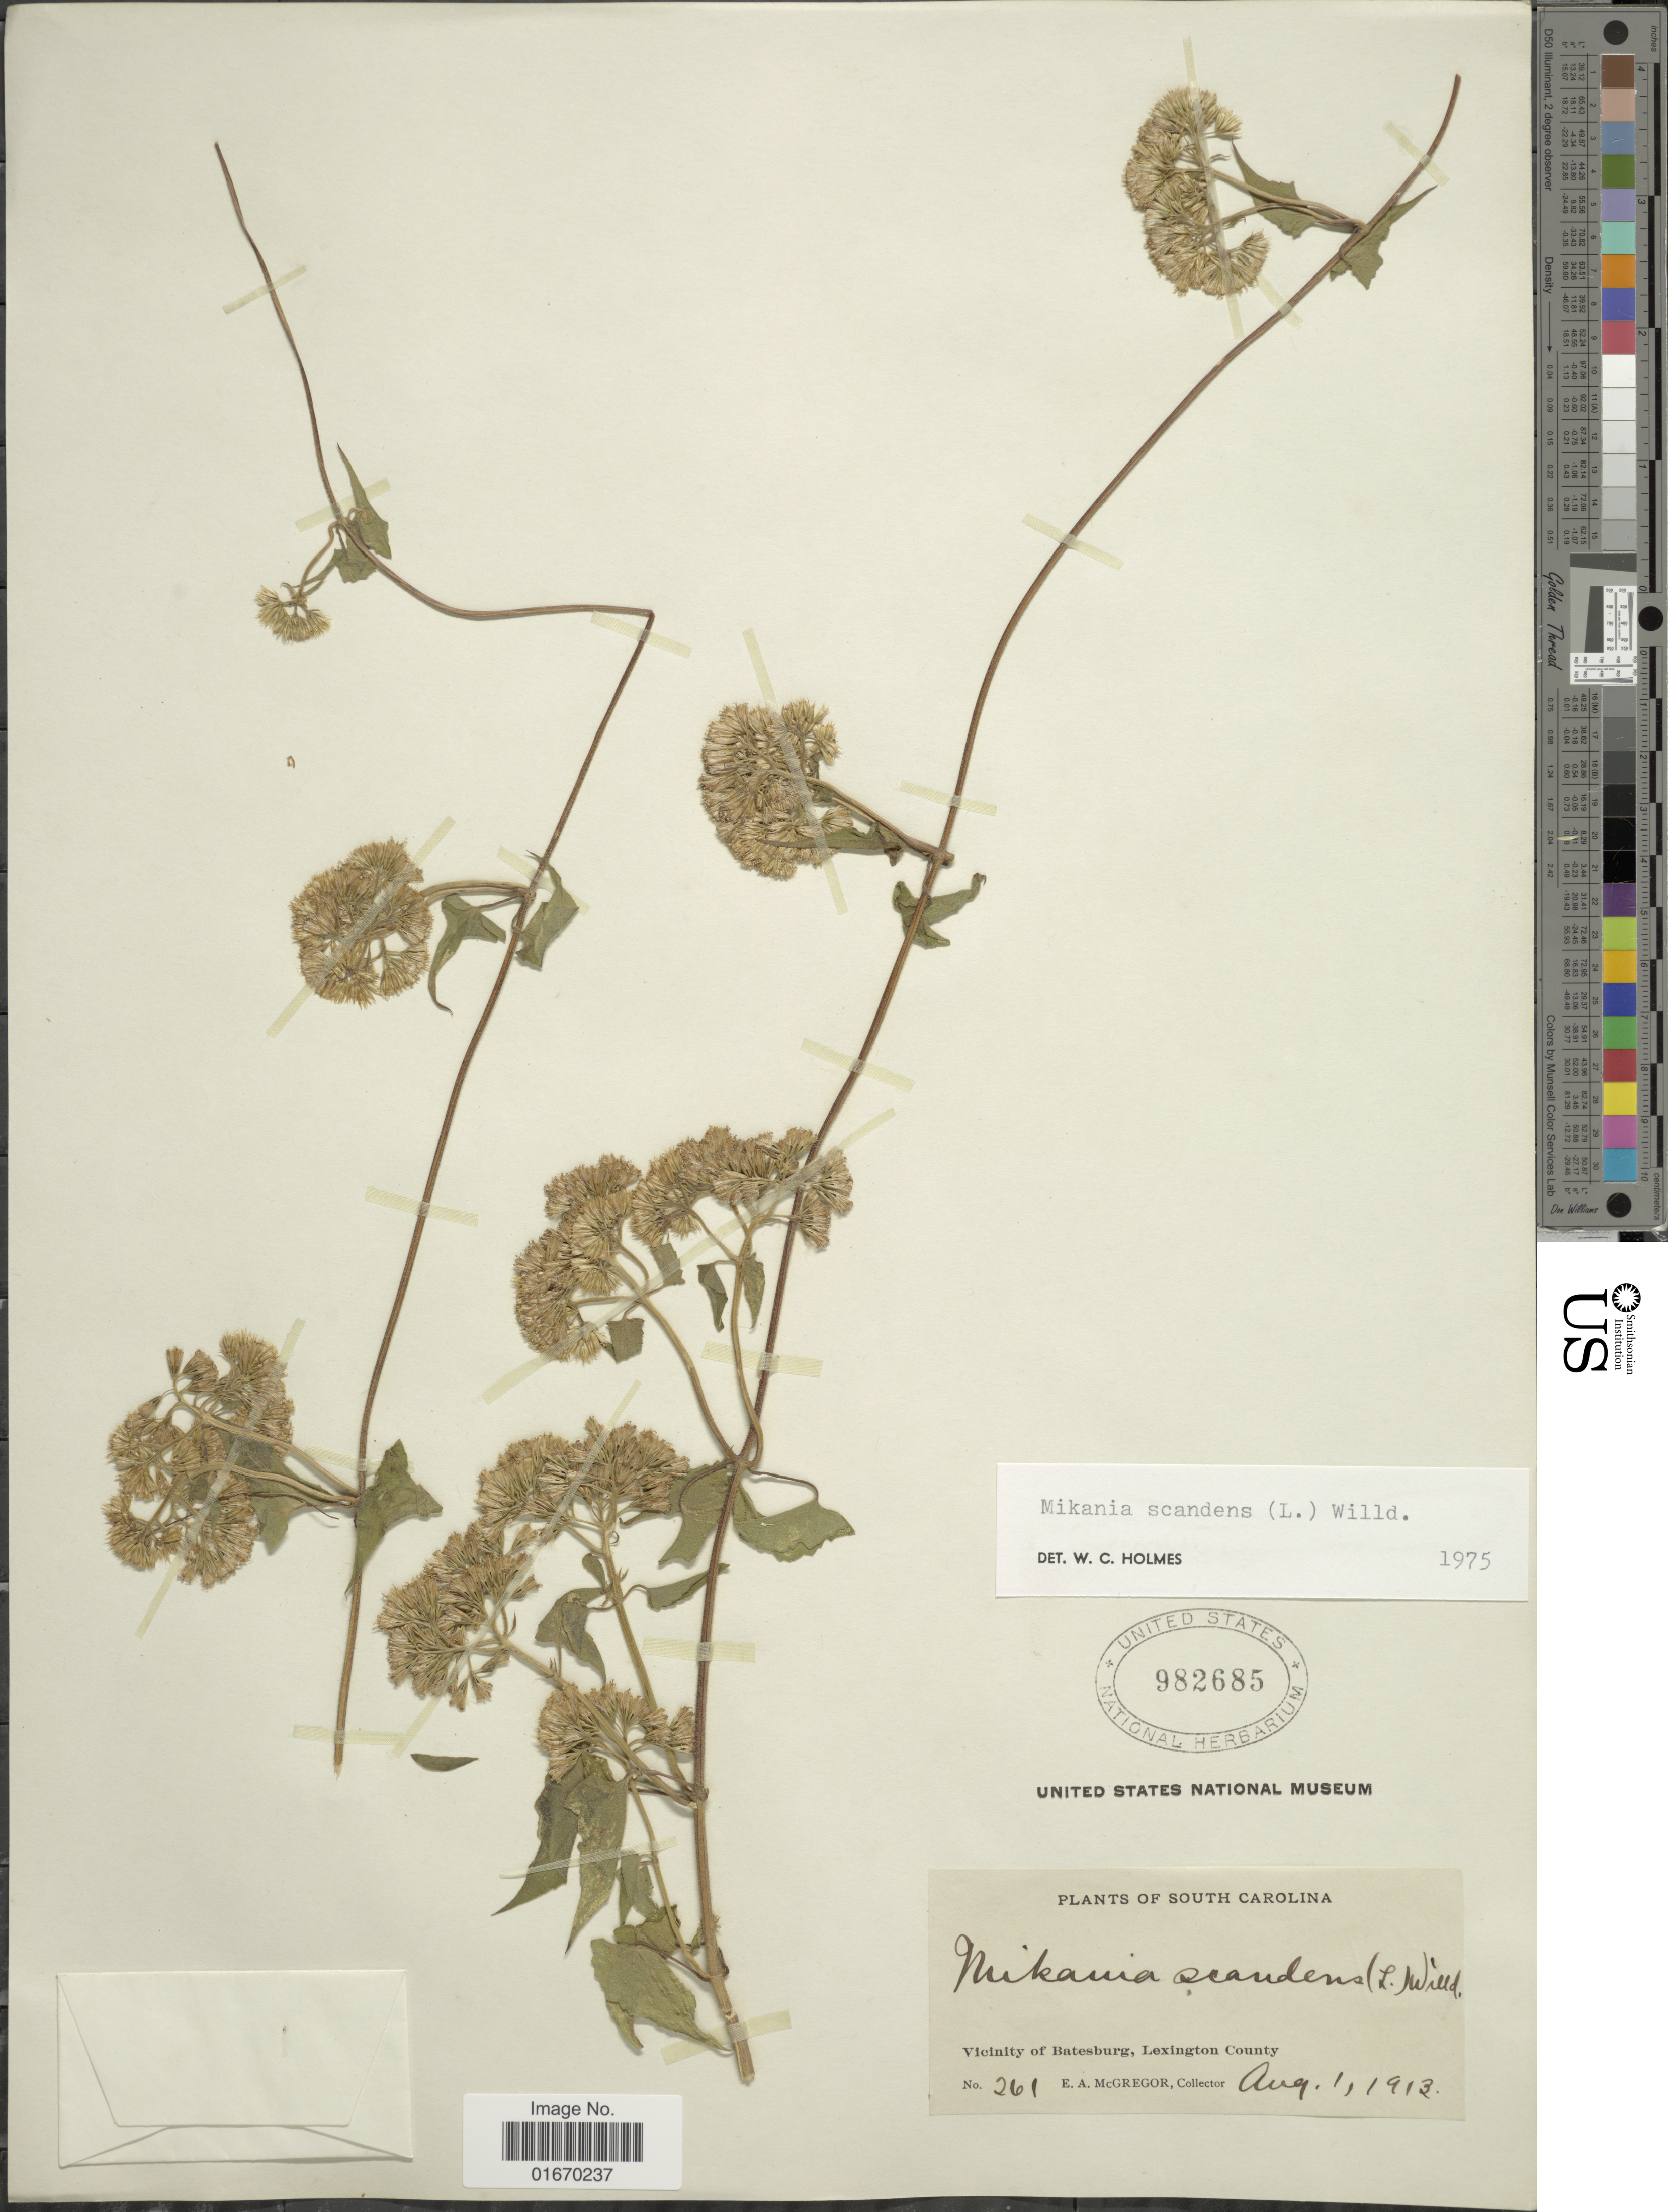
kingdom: Plantae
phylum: Tracheophyta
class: Magnoliopsida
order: Asterales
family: Asteraceae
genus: Mikania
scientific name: Mikania scandens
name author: (L.) Willd.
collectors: E. A. McGregor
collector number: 261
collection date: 1913-08-01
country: United States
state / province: South Carolina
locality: Vicinity of Batesburg, Lexington County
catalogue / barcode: US 982685